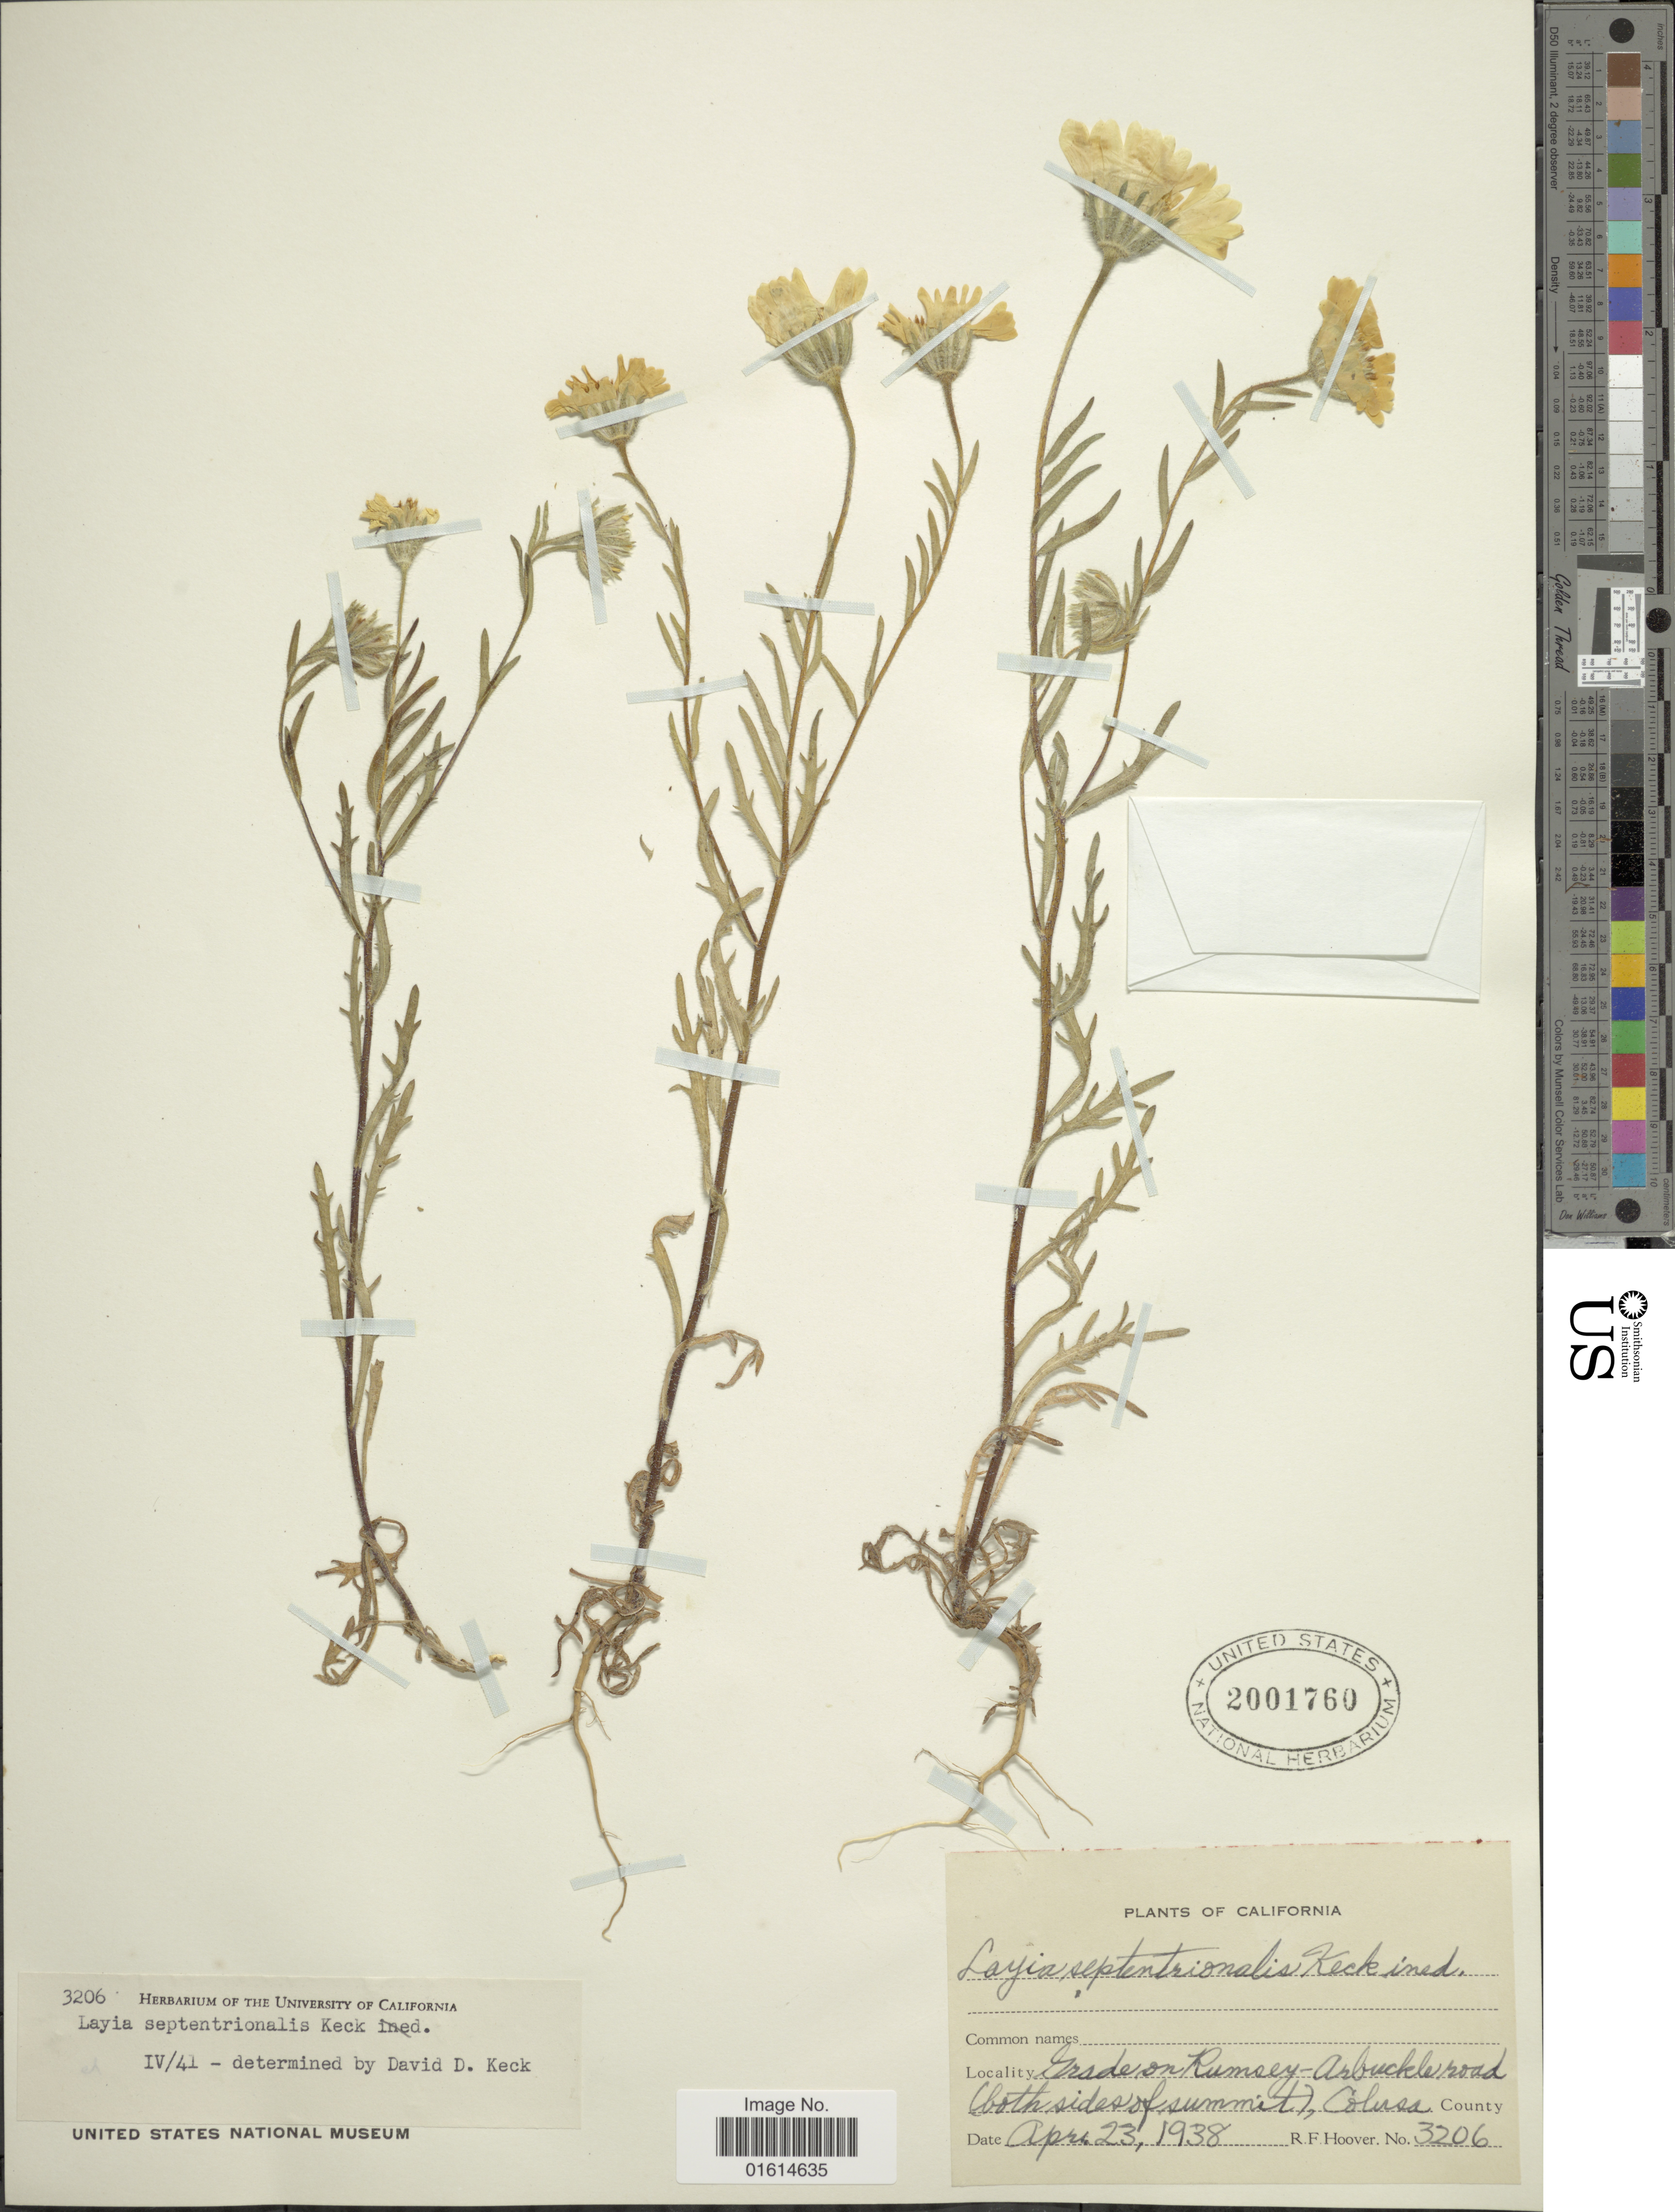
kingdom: Plantae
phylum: Tracheophyta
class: Magnoliopsida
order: Asterales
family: Asteraceae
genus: Layia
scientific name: Layia septentrionalis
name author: D.D. Keck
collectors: R. F. Hoover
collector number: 3206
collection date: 1938-04-23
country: United States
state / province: California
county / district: Colusa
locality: Grade on Rumsey-Arbuckle road (both sides of summit), Colusa County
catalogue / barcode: US 2001760